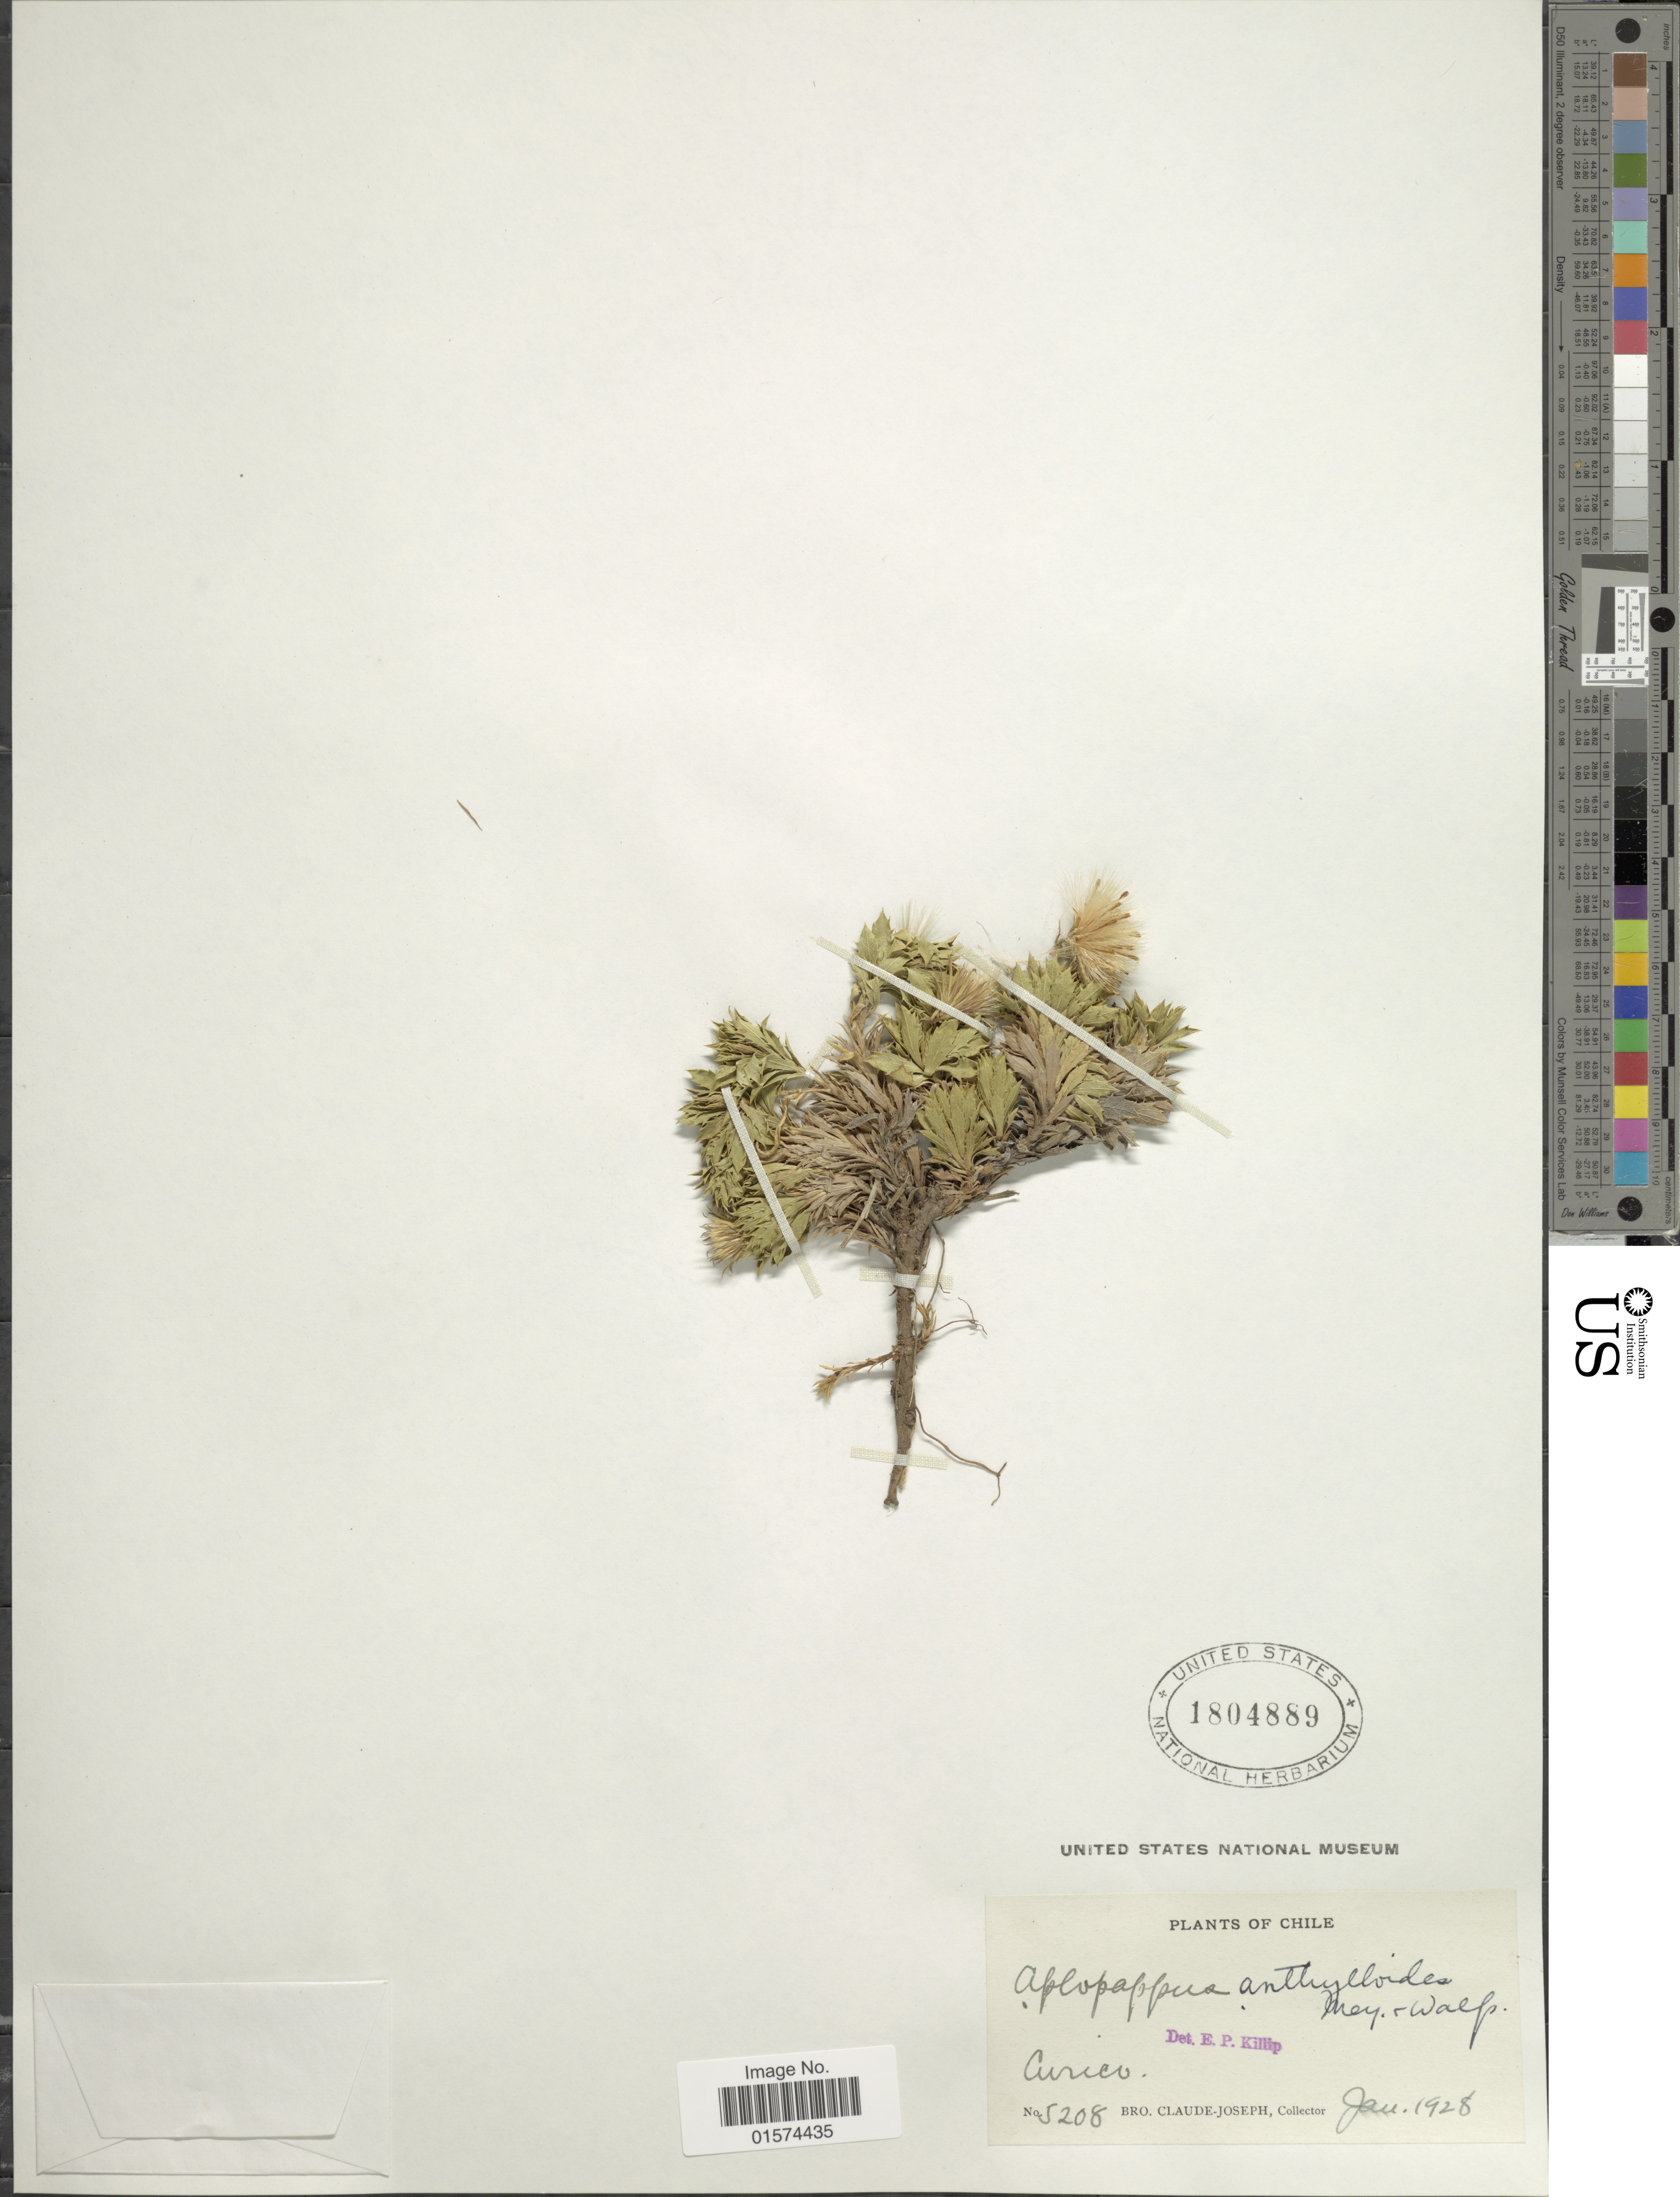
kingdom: Plantae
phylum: Tracheophyta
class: Magnoliopsida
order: Asterales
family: Asteraceae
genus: Haplopappus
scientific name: Haplopappus anthylloides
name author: Meyen & Walp.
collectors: Bro. Claude-Joseph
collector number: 5208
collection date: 1928-01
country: Chile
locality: Curico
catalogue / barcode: US 1804889